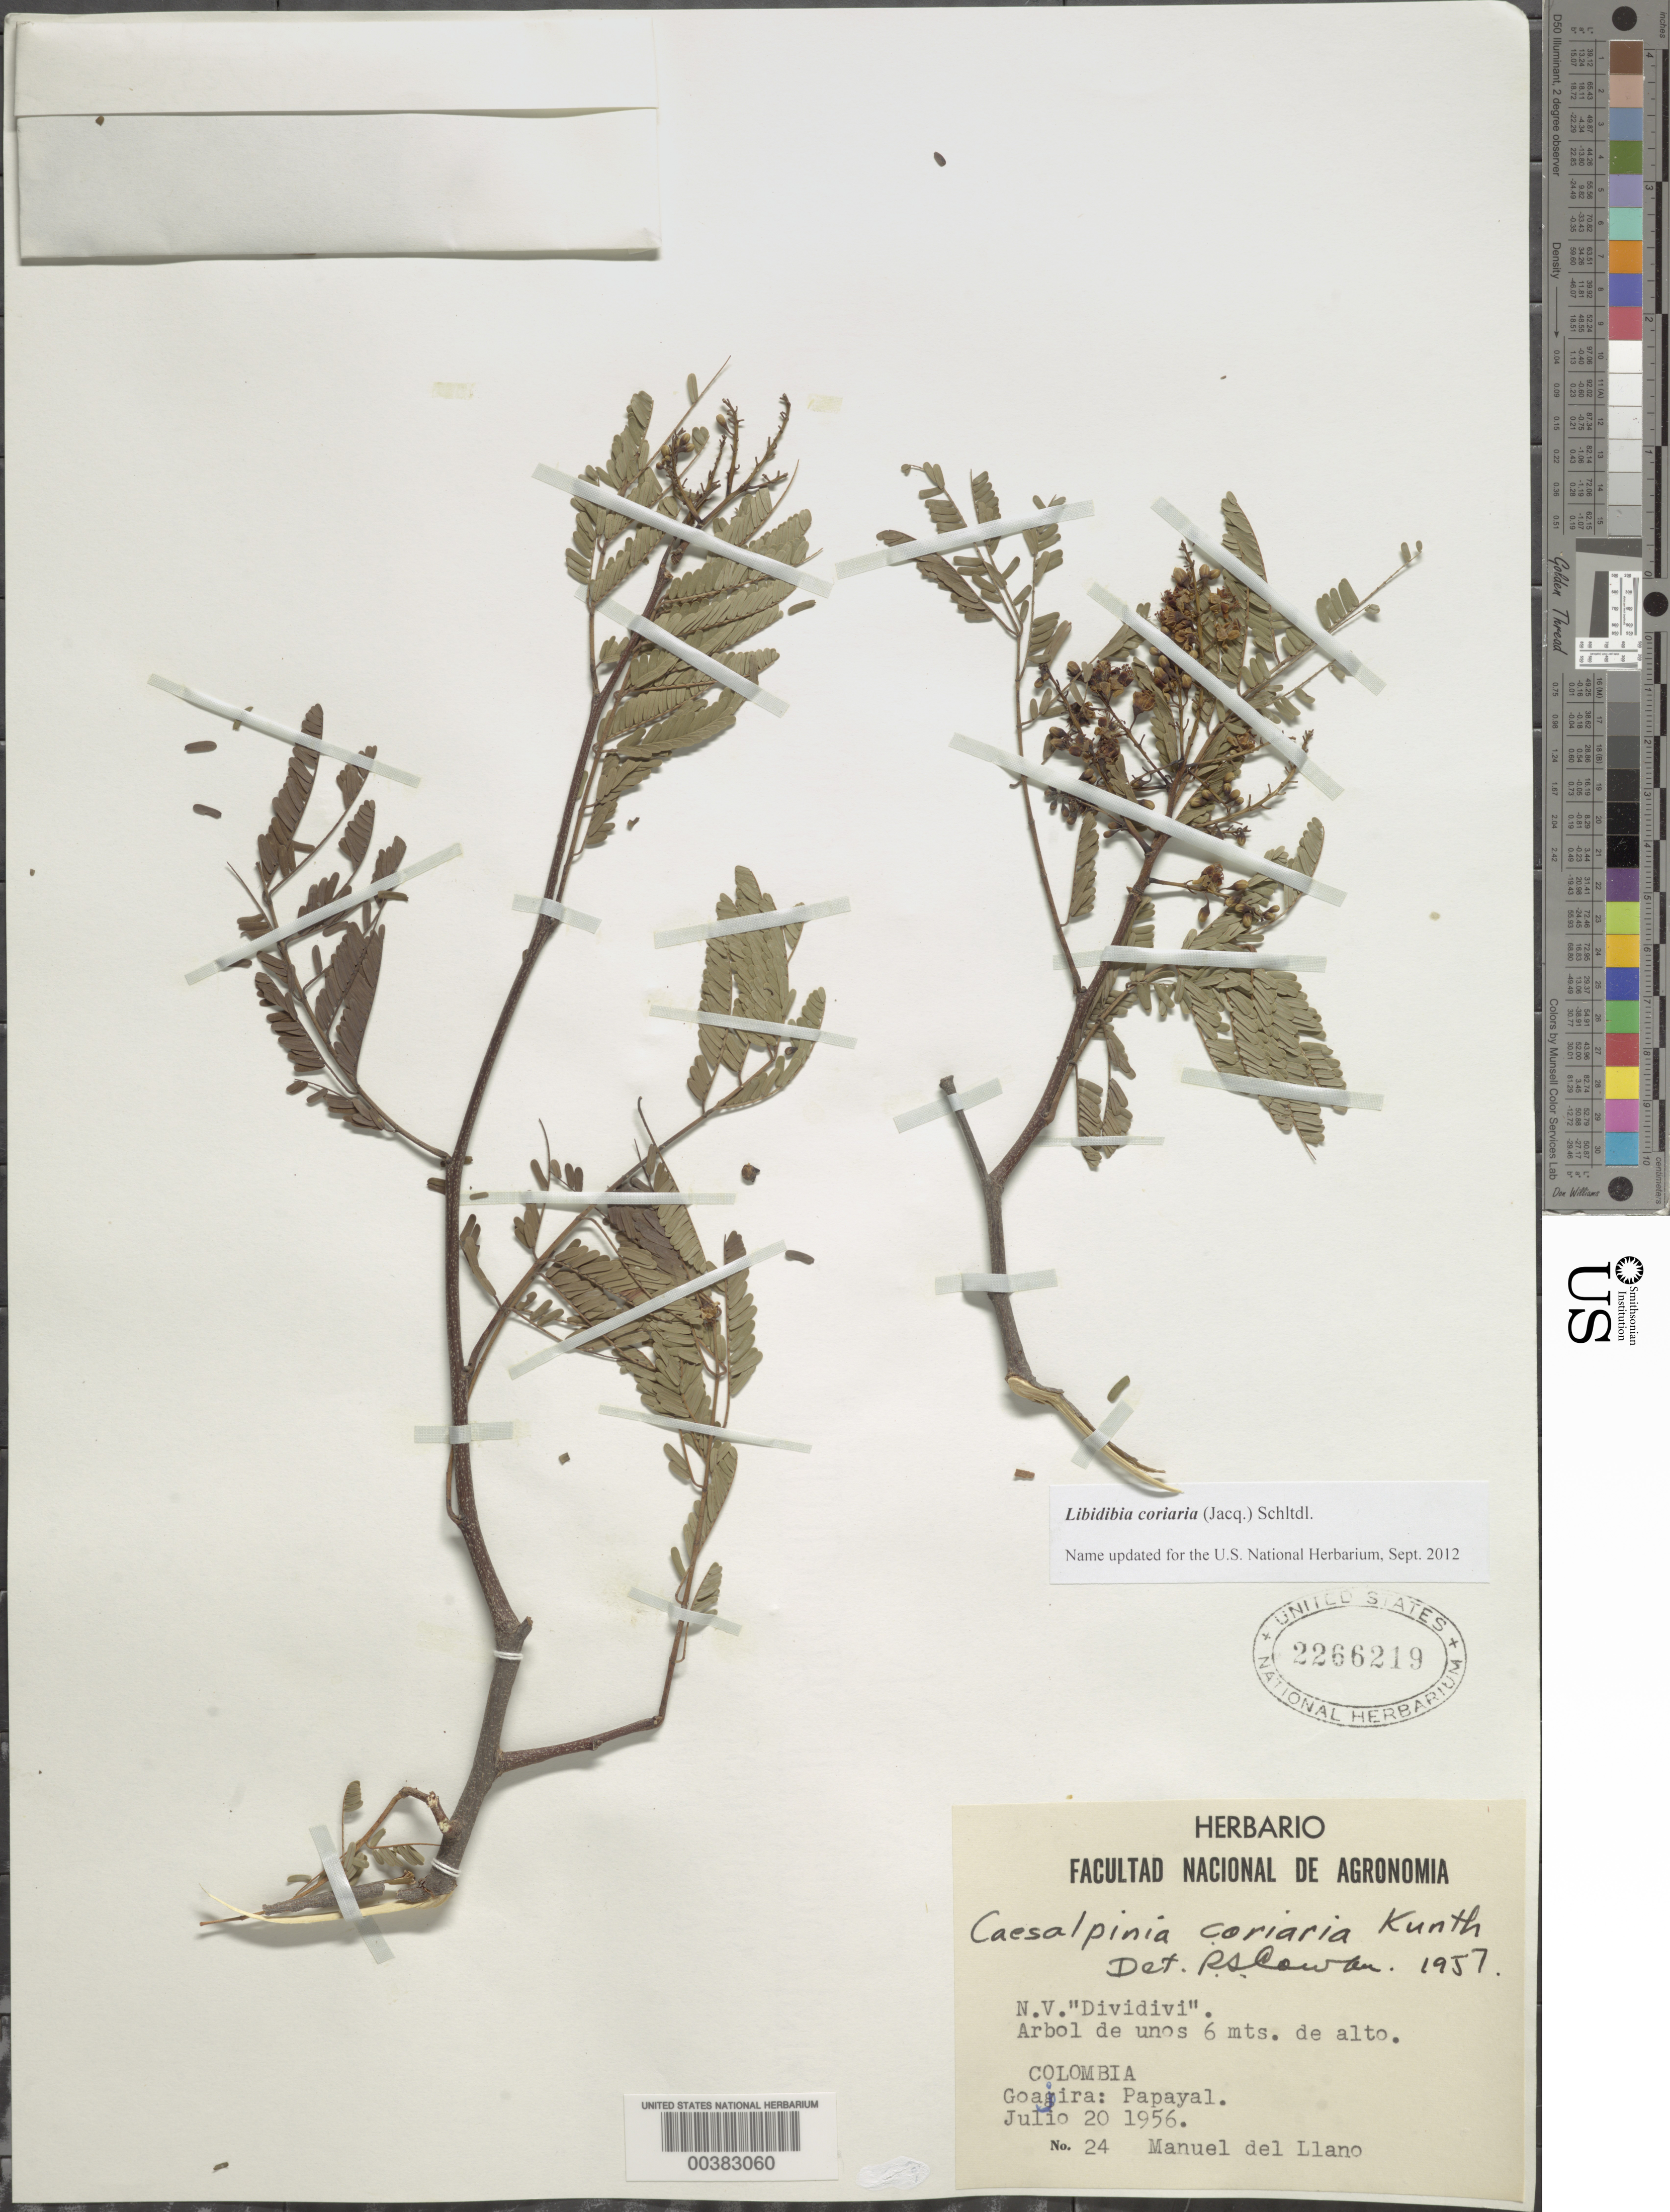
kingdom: Plantae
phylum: Tracheophyta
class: Magnoliopsida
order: Fabales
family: Fabaceae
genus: Libidibia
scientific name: Libidibia coriaria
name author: (Jacq.) Schltdl.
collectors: M. Llano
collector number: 24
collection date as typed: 20 Jul 1956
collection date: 1956-07-20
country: Colombia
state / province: La Guajira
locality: Papayal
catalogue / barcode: US 2266219